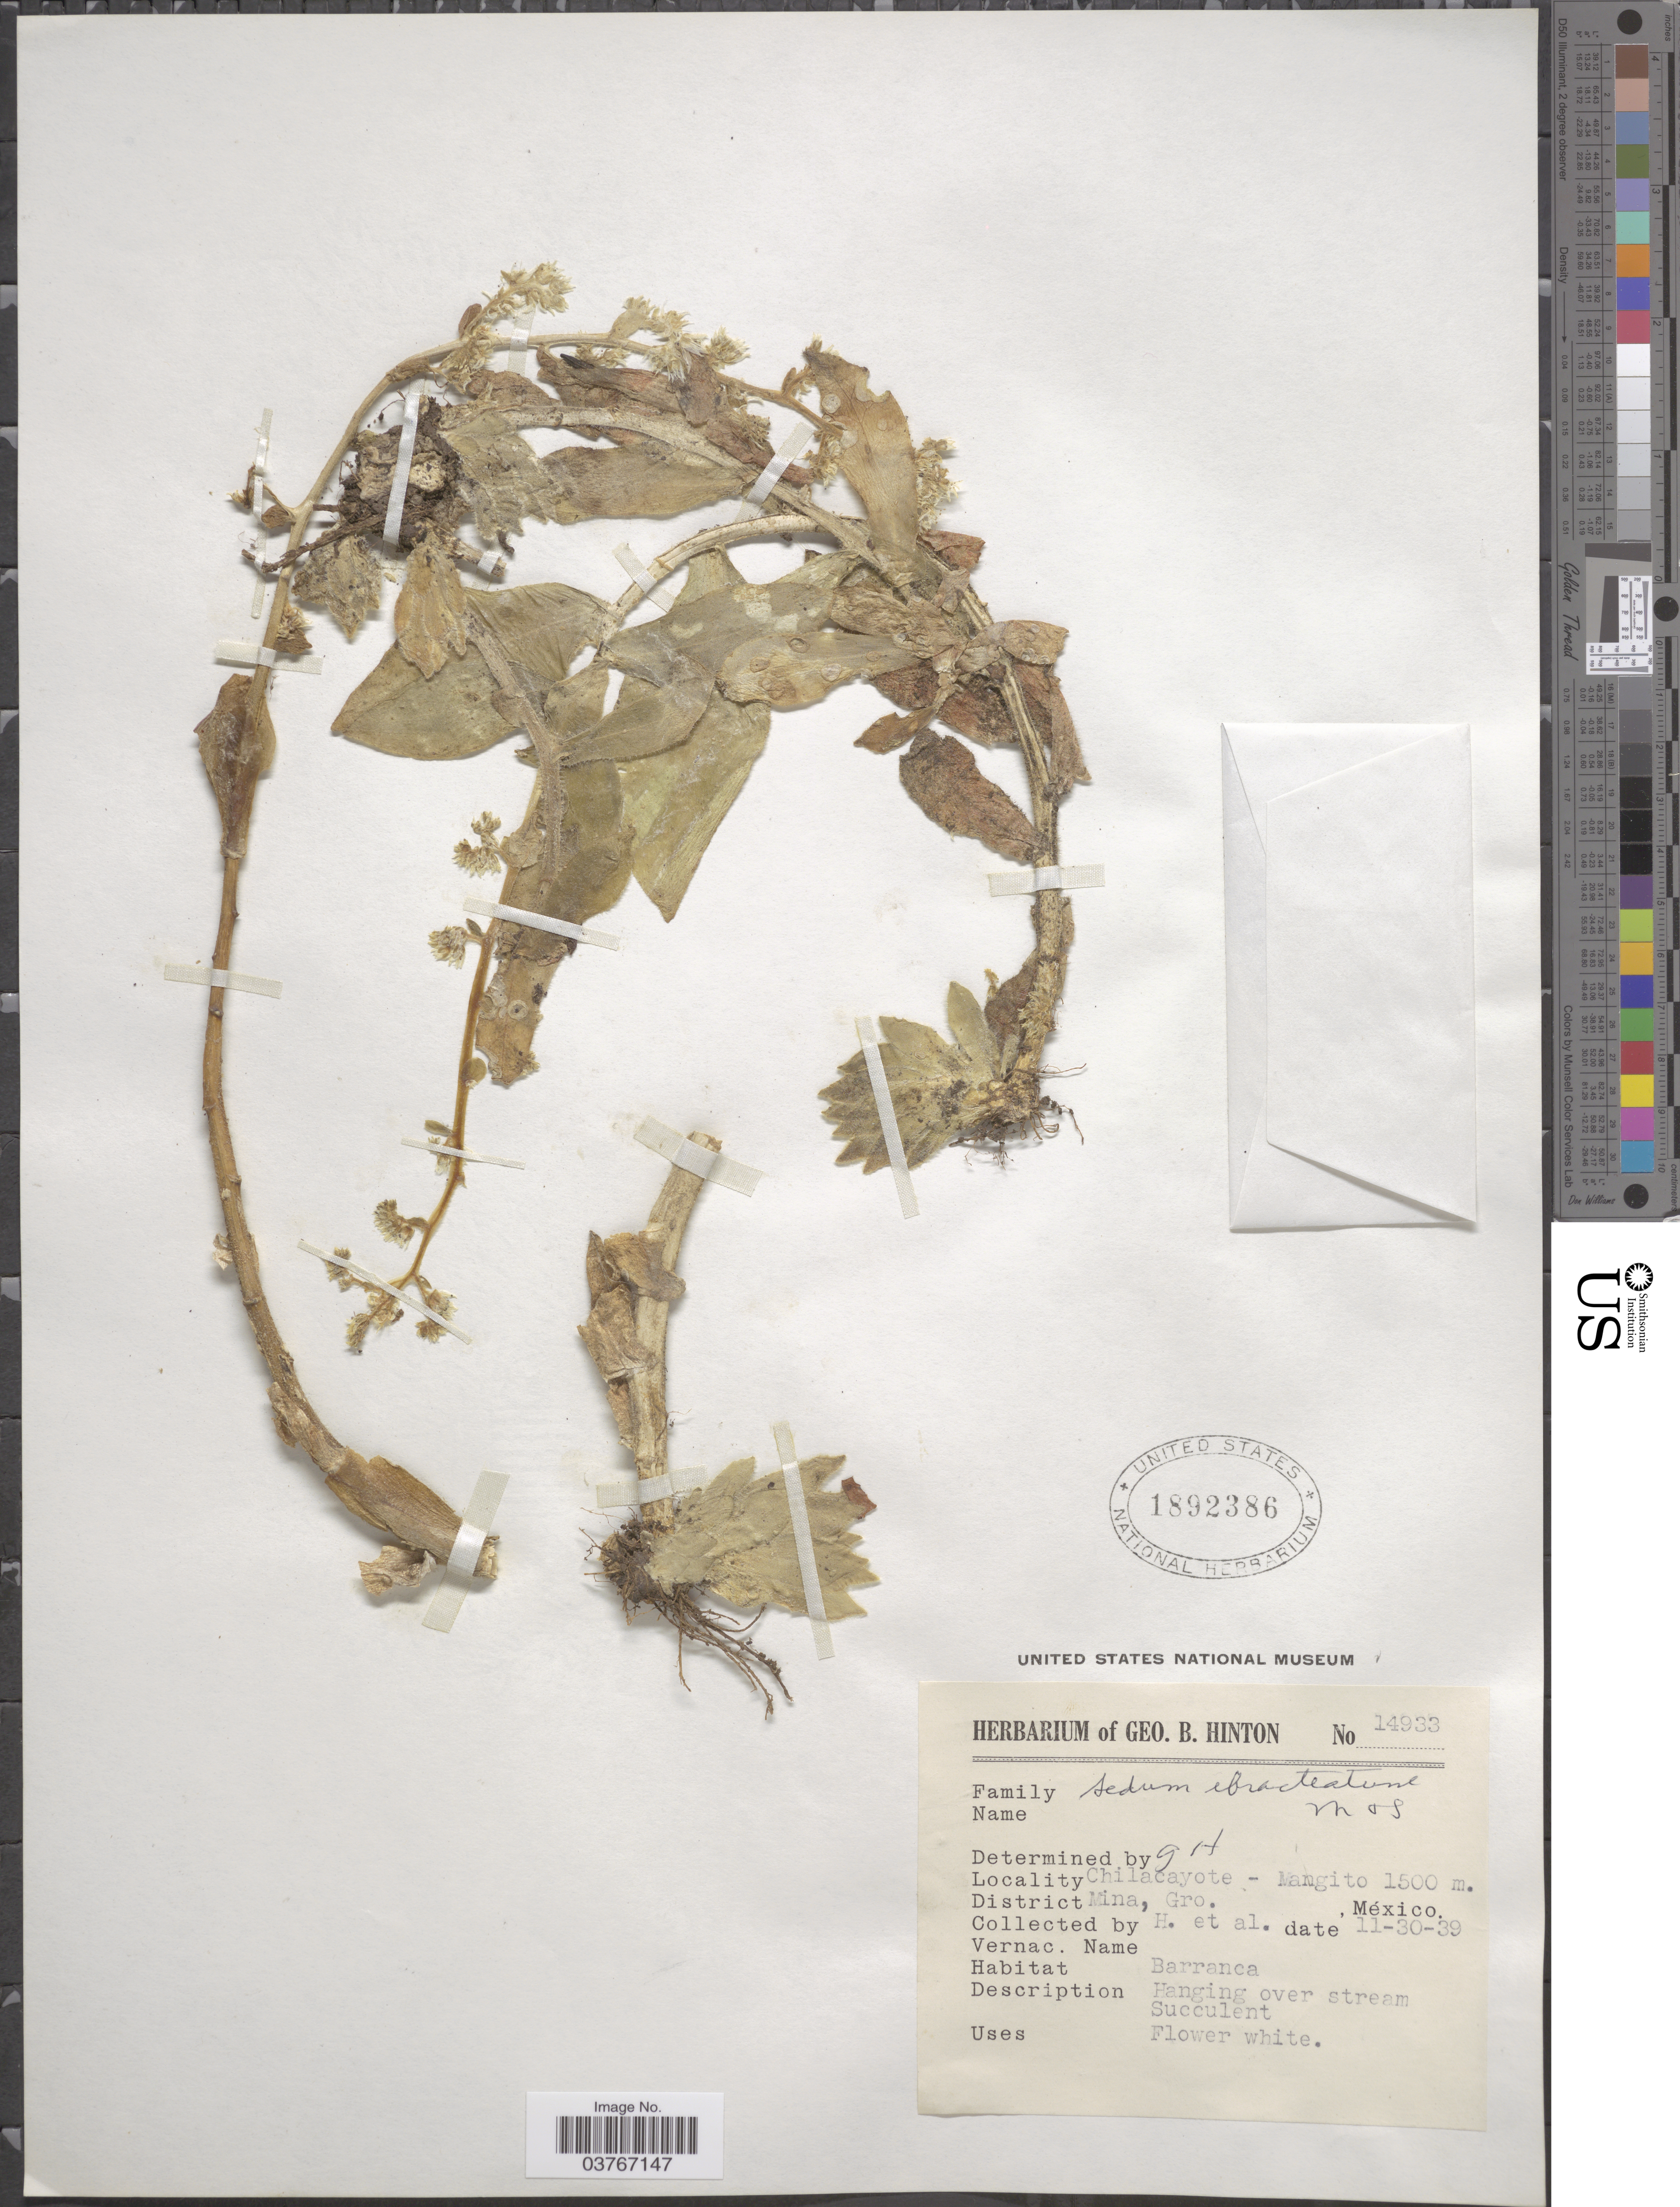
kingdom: Plantae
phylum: Tracheophyta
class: Magnoliopsida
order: Saxifragales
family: Crassulaceae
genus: Sedum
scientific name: Sedum ebracteatum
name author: Moc. & Sessé ex DC.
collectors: G. B. Hinton & et al.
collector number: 14933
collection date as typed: Transcribed d/m/y: 30/11/39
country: Mexico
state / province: Guerrero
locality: Chilacayote - Mangito. District Mina.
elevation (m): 1500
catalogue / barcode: US 1892386